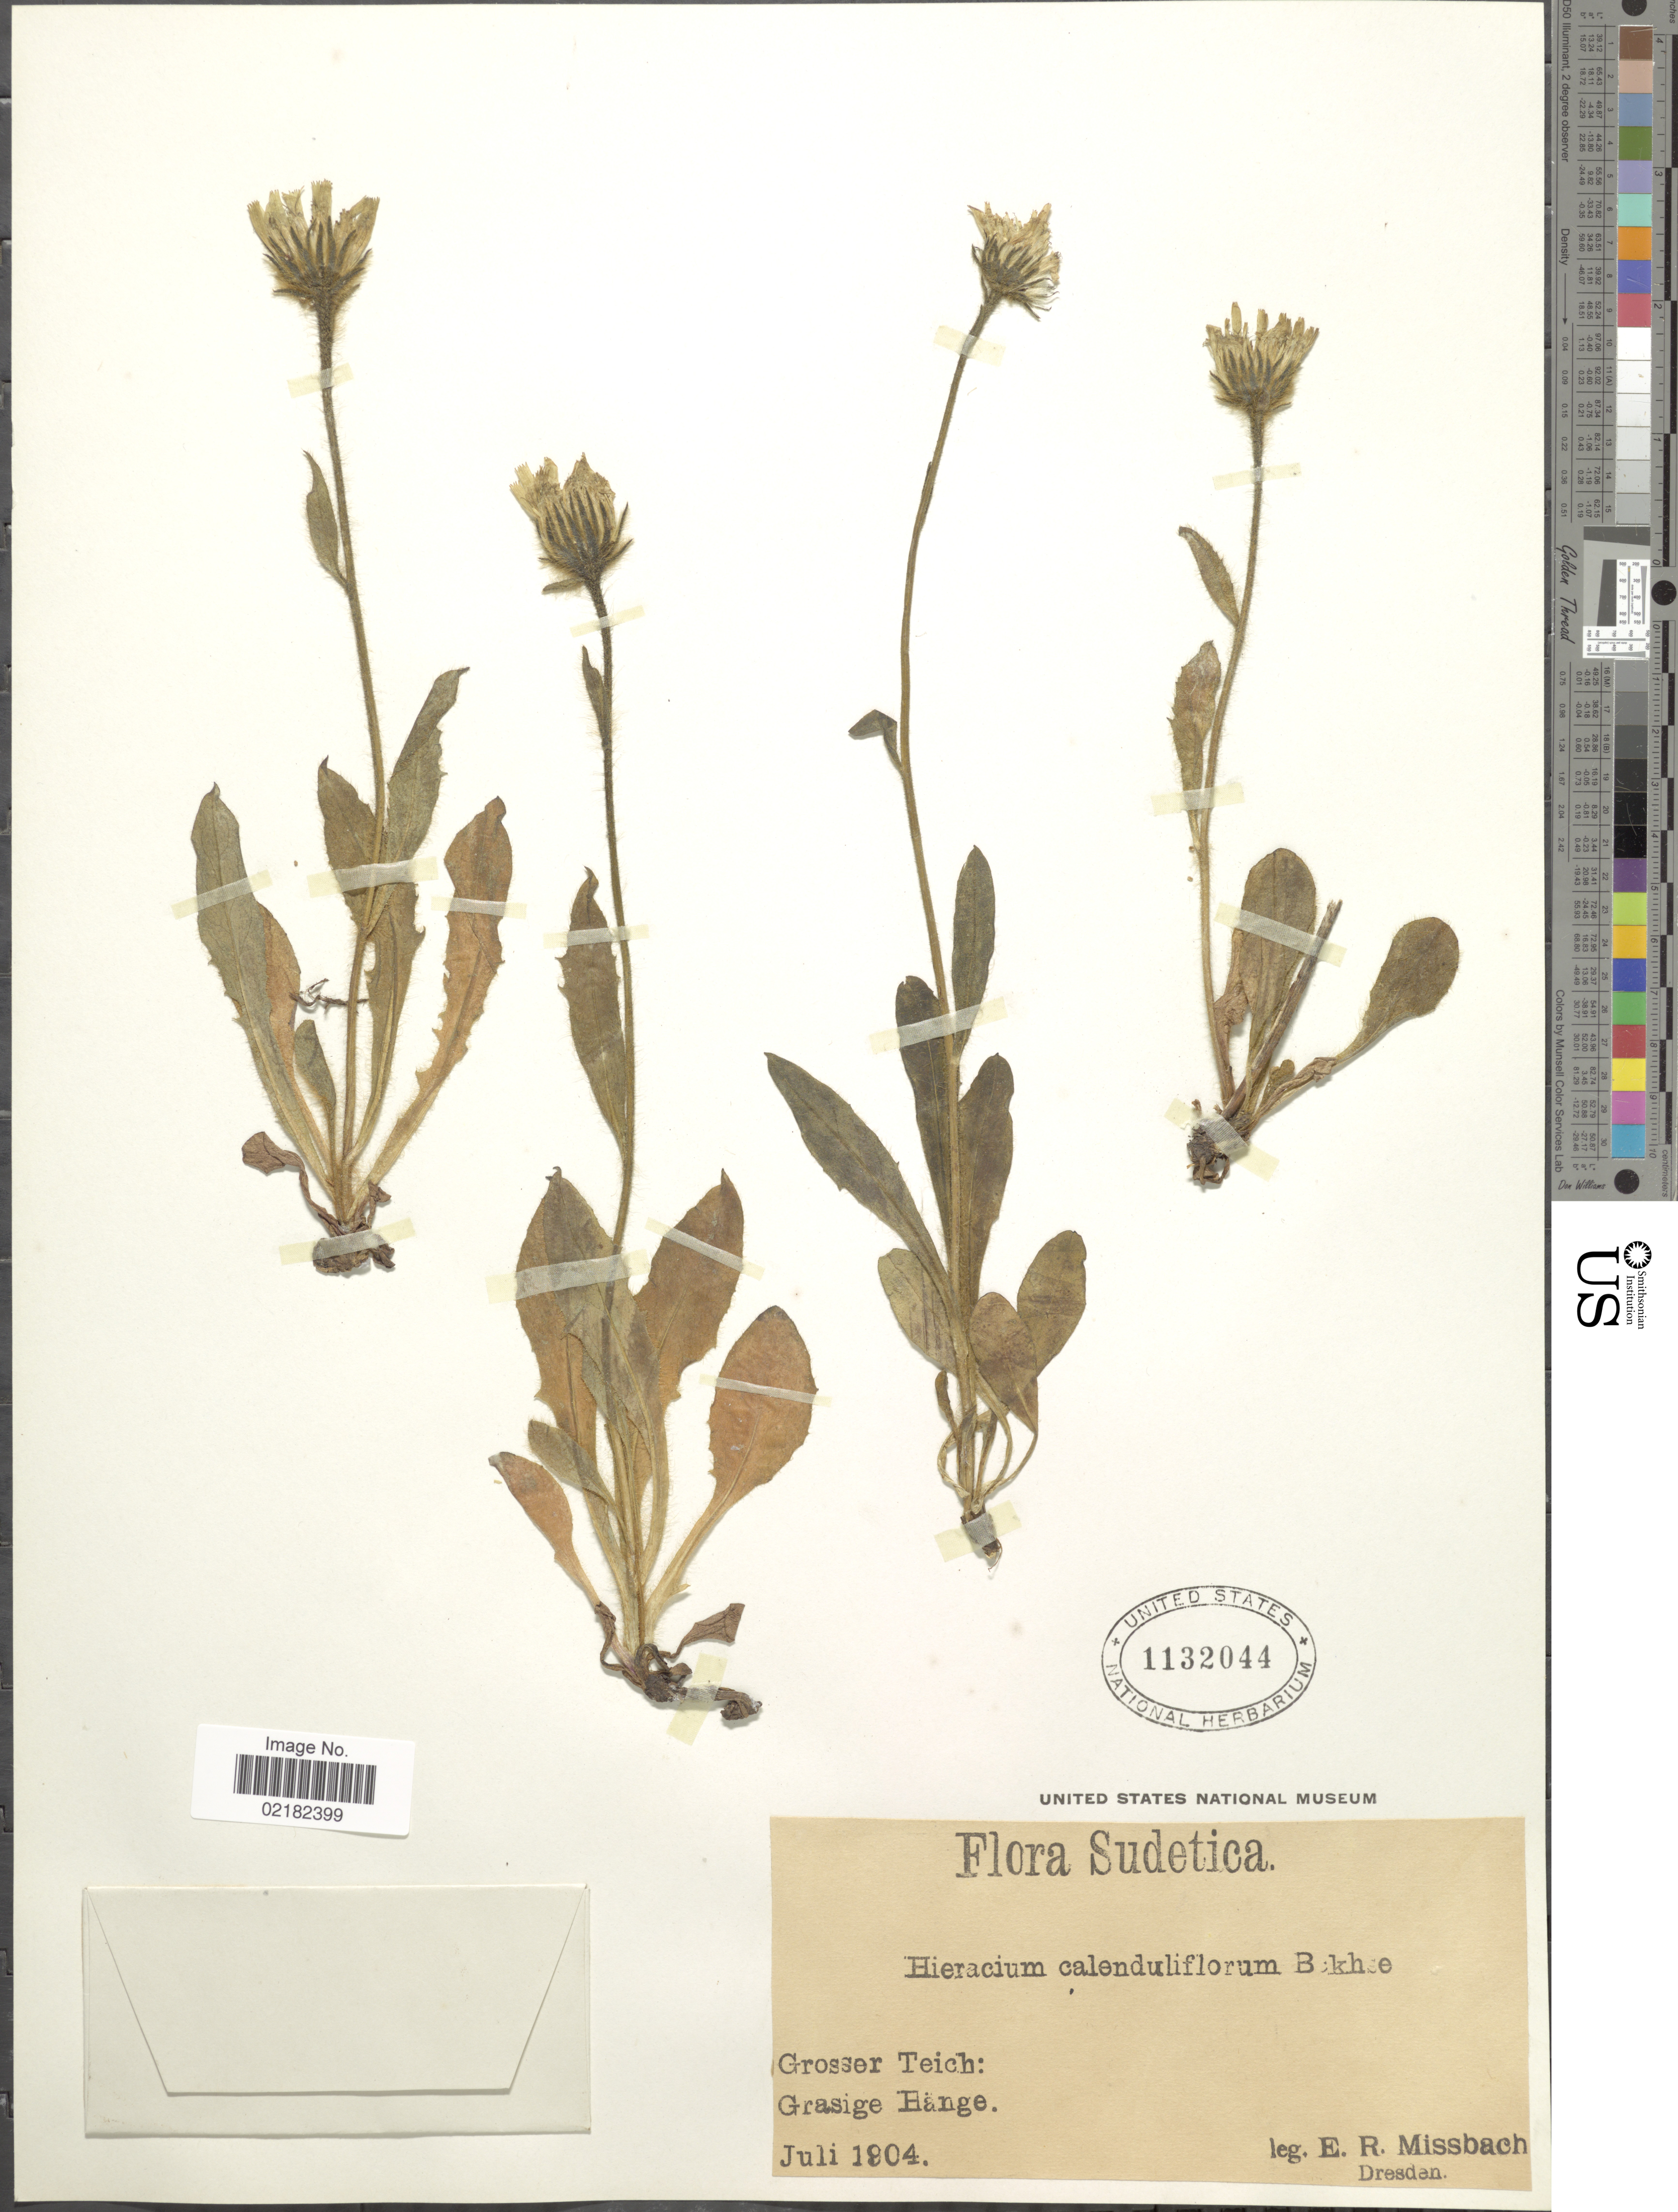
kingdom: Plantae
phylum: Tracheophyta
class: Magnoliopsida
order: Asterales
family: Asteraceae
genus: Hieracium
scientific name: Hieracium calenduliflorum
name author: Backh. f.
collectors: E. Missbach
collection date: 1904-07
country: Germany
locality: Grosser Teich: Grasige Hange. Dresden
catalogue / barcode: US 1132044